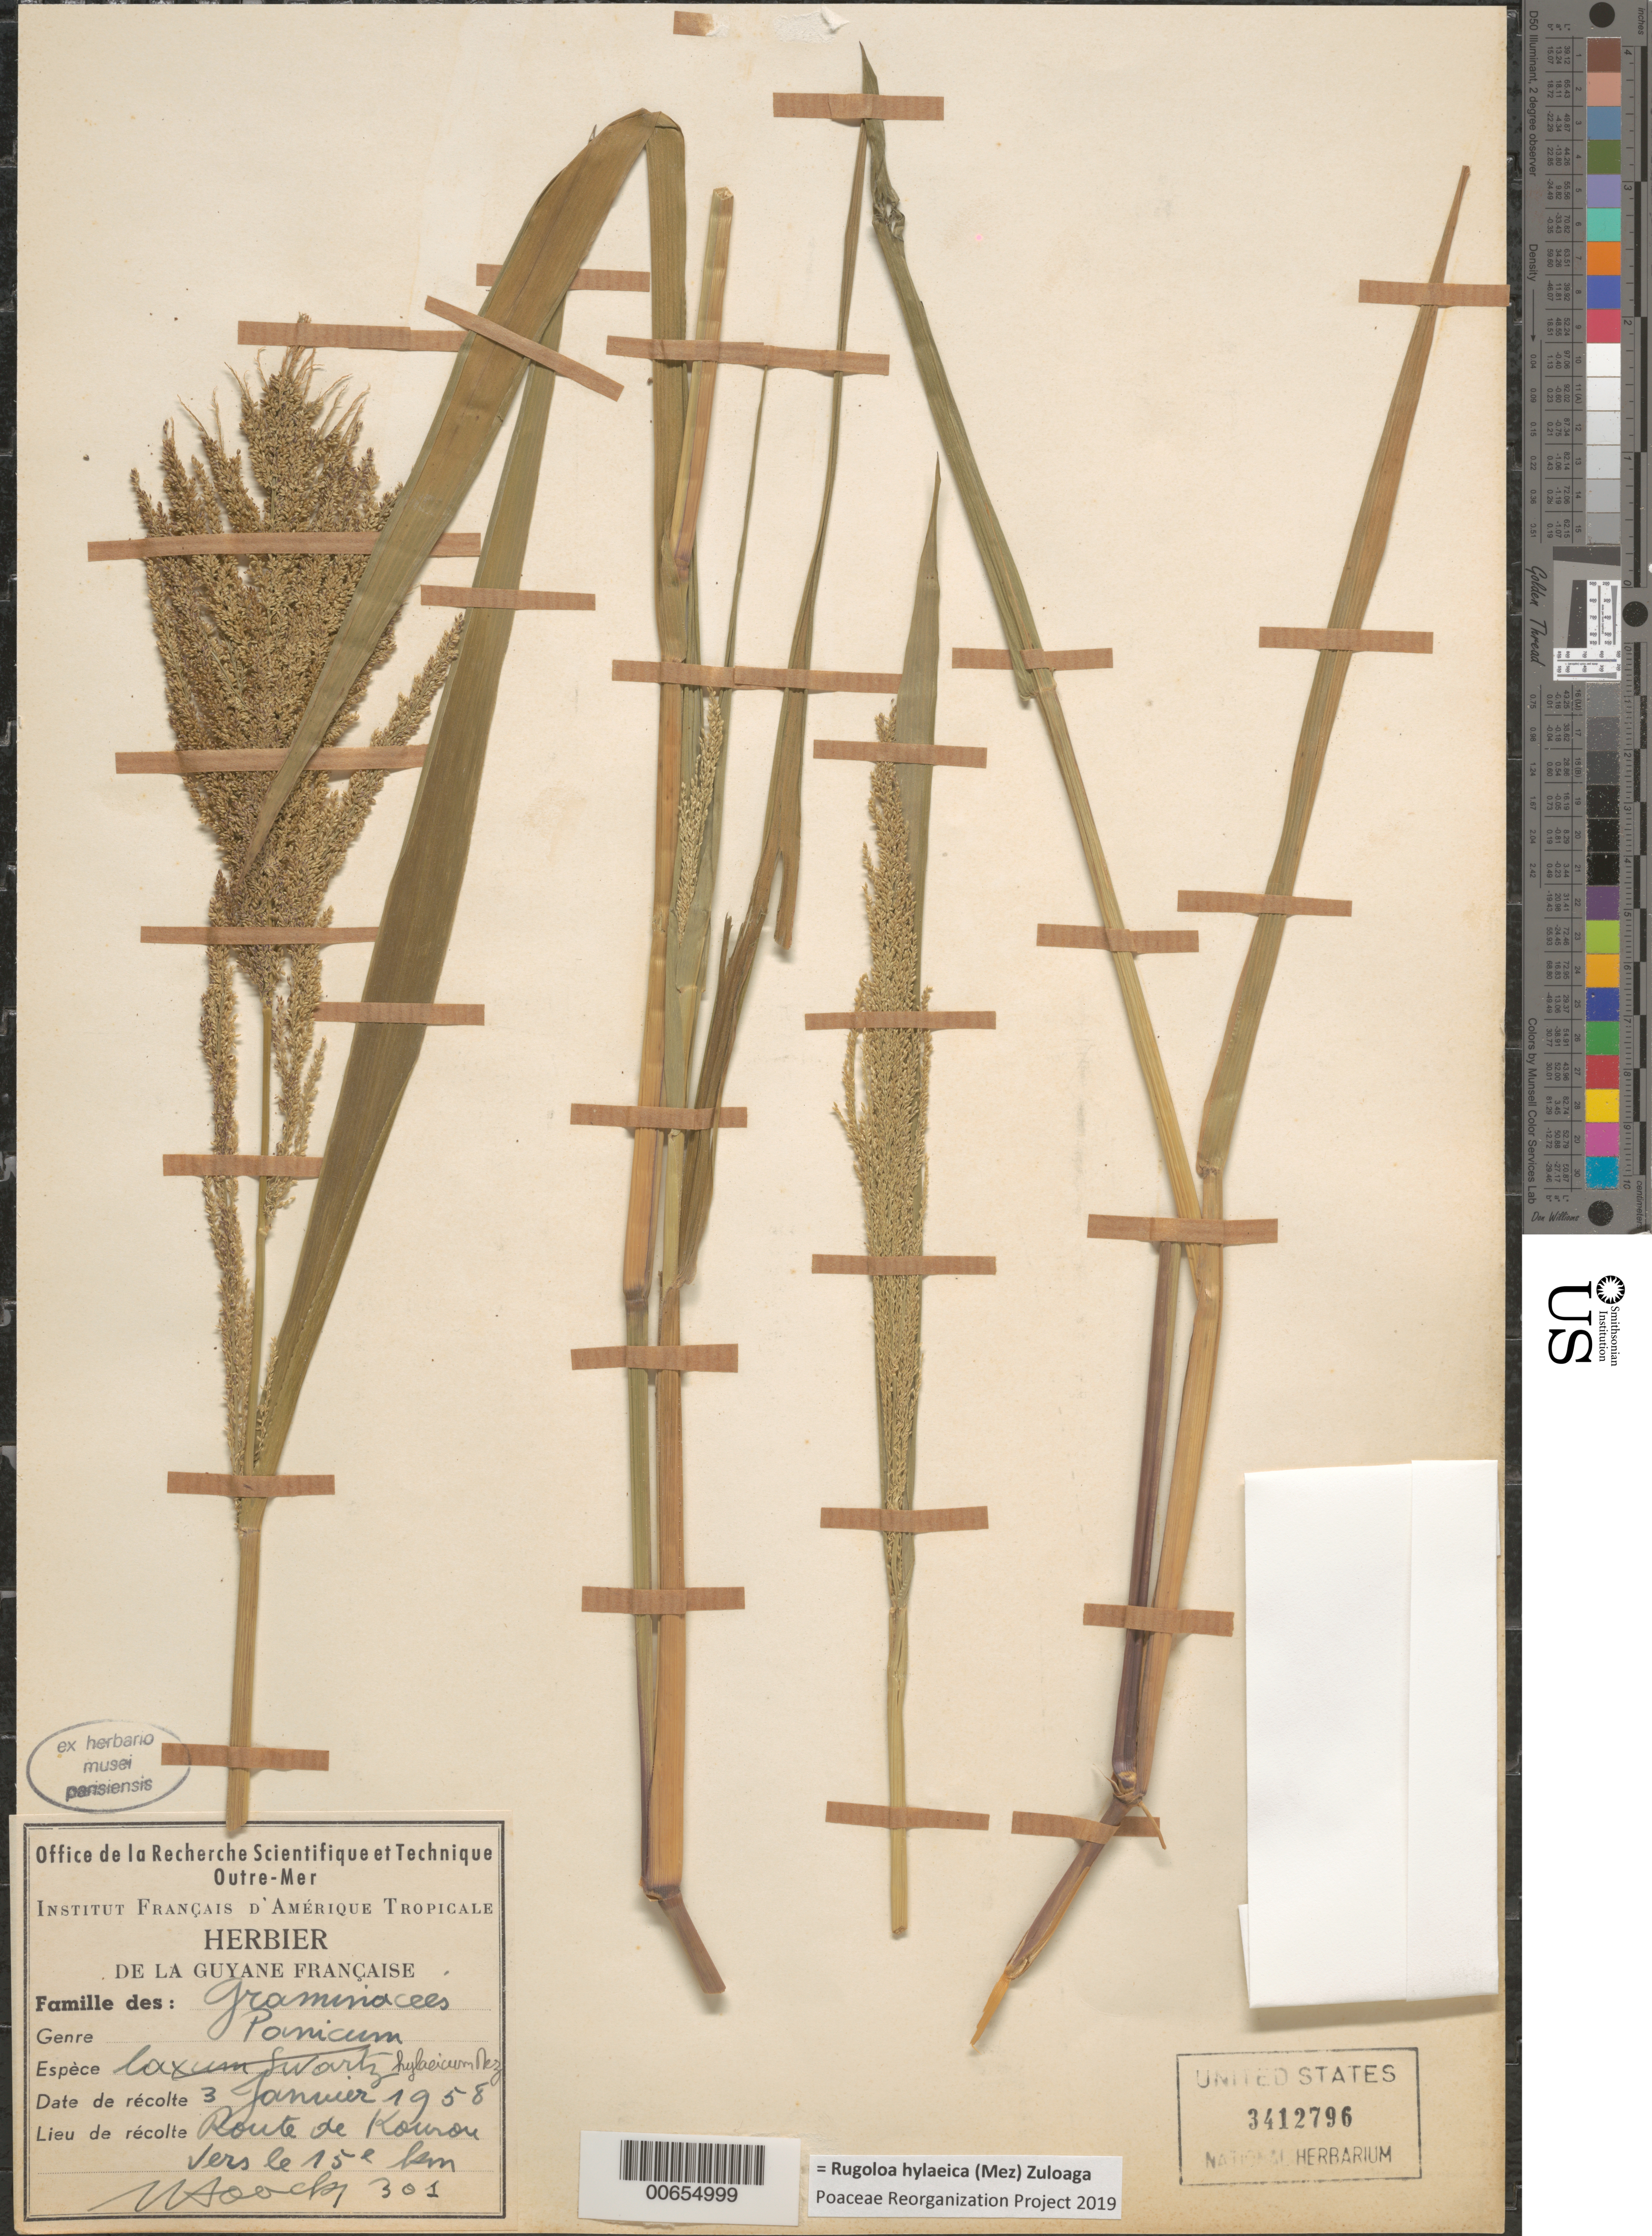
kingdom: Plantae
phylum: Tracheophyta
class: Liliopsida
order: Poales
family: Poaceae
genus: Panicum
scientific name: Panicum hylaeicum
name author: Mez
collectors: J. Hoock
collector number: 310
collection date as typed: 3-Jan-58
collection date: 1958-01-03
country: French Guiana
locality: Route de Kourou, vers le km 15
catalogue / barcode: US 3412796